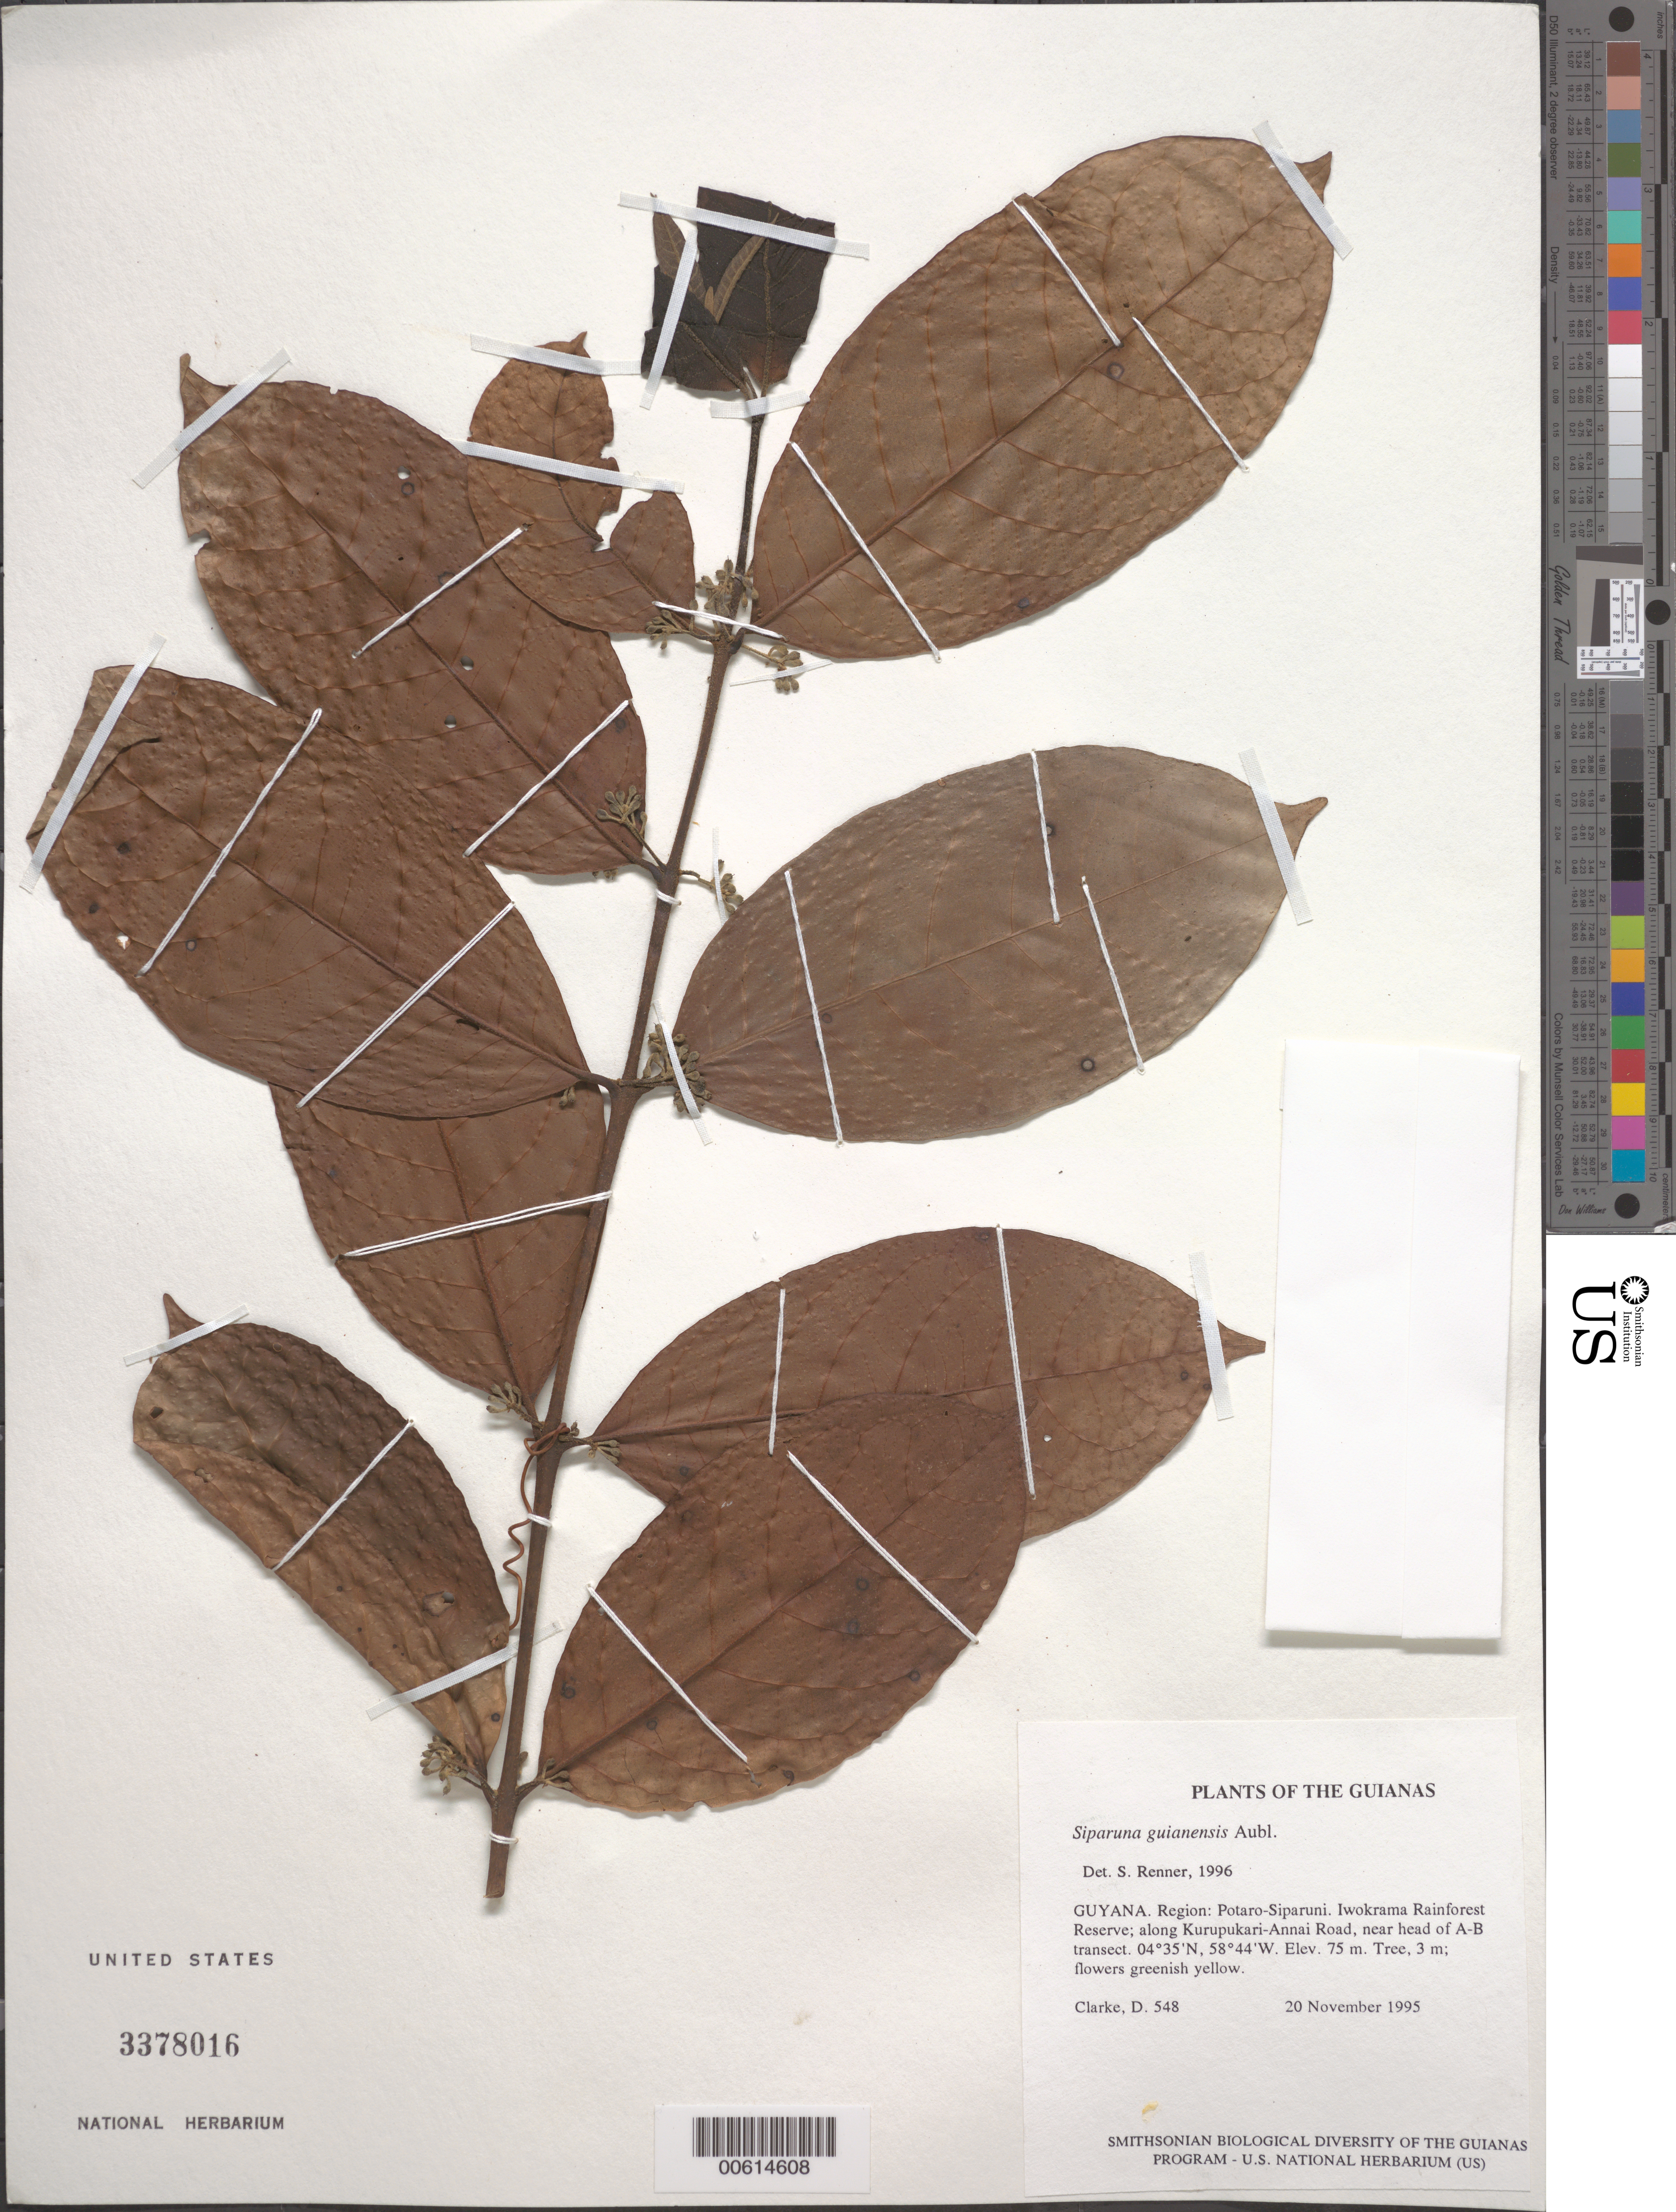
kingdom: Plantae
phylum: Tracheophyta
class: Magnoliopsida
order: Laurales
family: Siparunaceae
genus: Siparuna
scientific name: Siparuna guianensis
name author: Aubl.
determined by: Renner, S. S.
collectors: H. D. Clarke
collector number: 548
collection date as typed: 20 November 1995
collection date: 1995-11-20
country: Guyana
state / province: Potaro-Siparuni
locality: Iwokrama Rainforest Reserve; along Kurupukari-Annai Road, near head of A-B transect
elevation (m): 75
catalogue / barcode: US 3378016